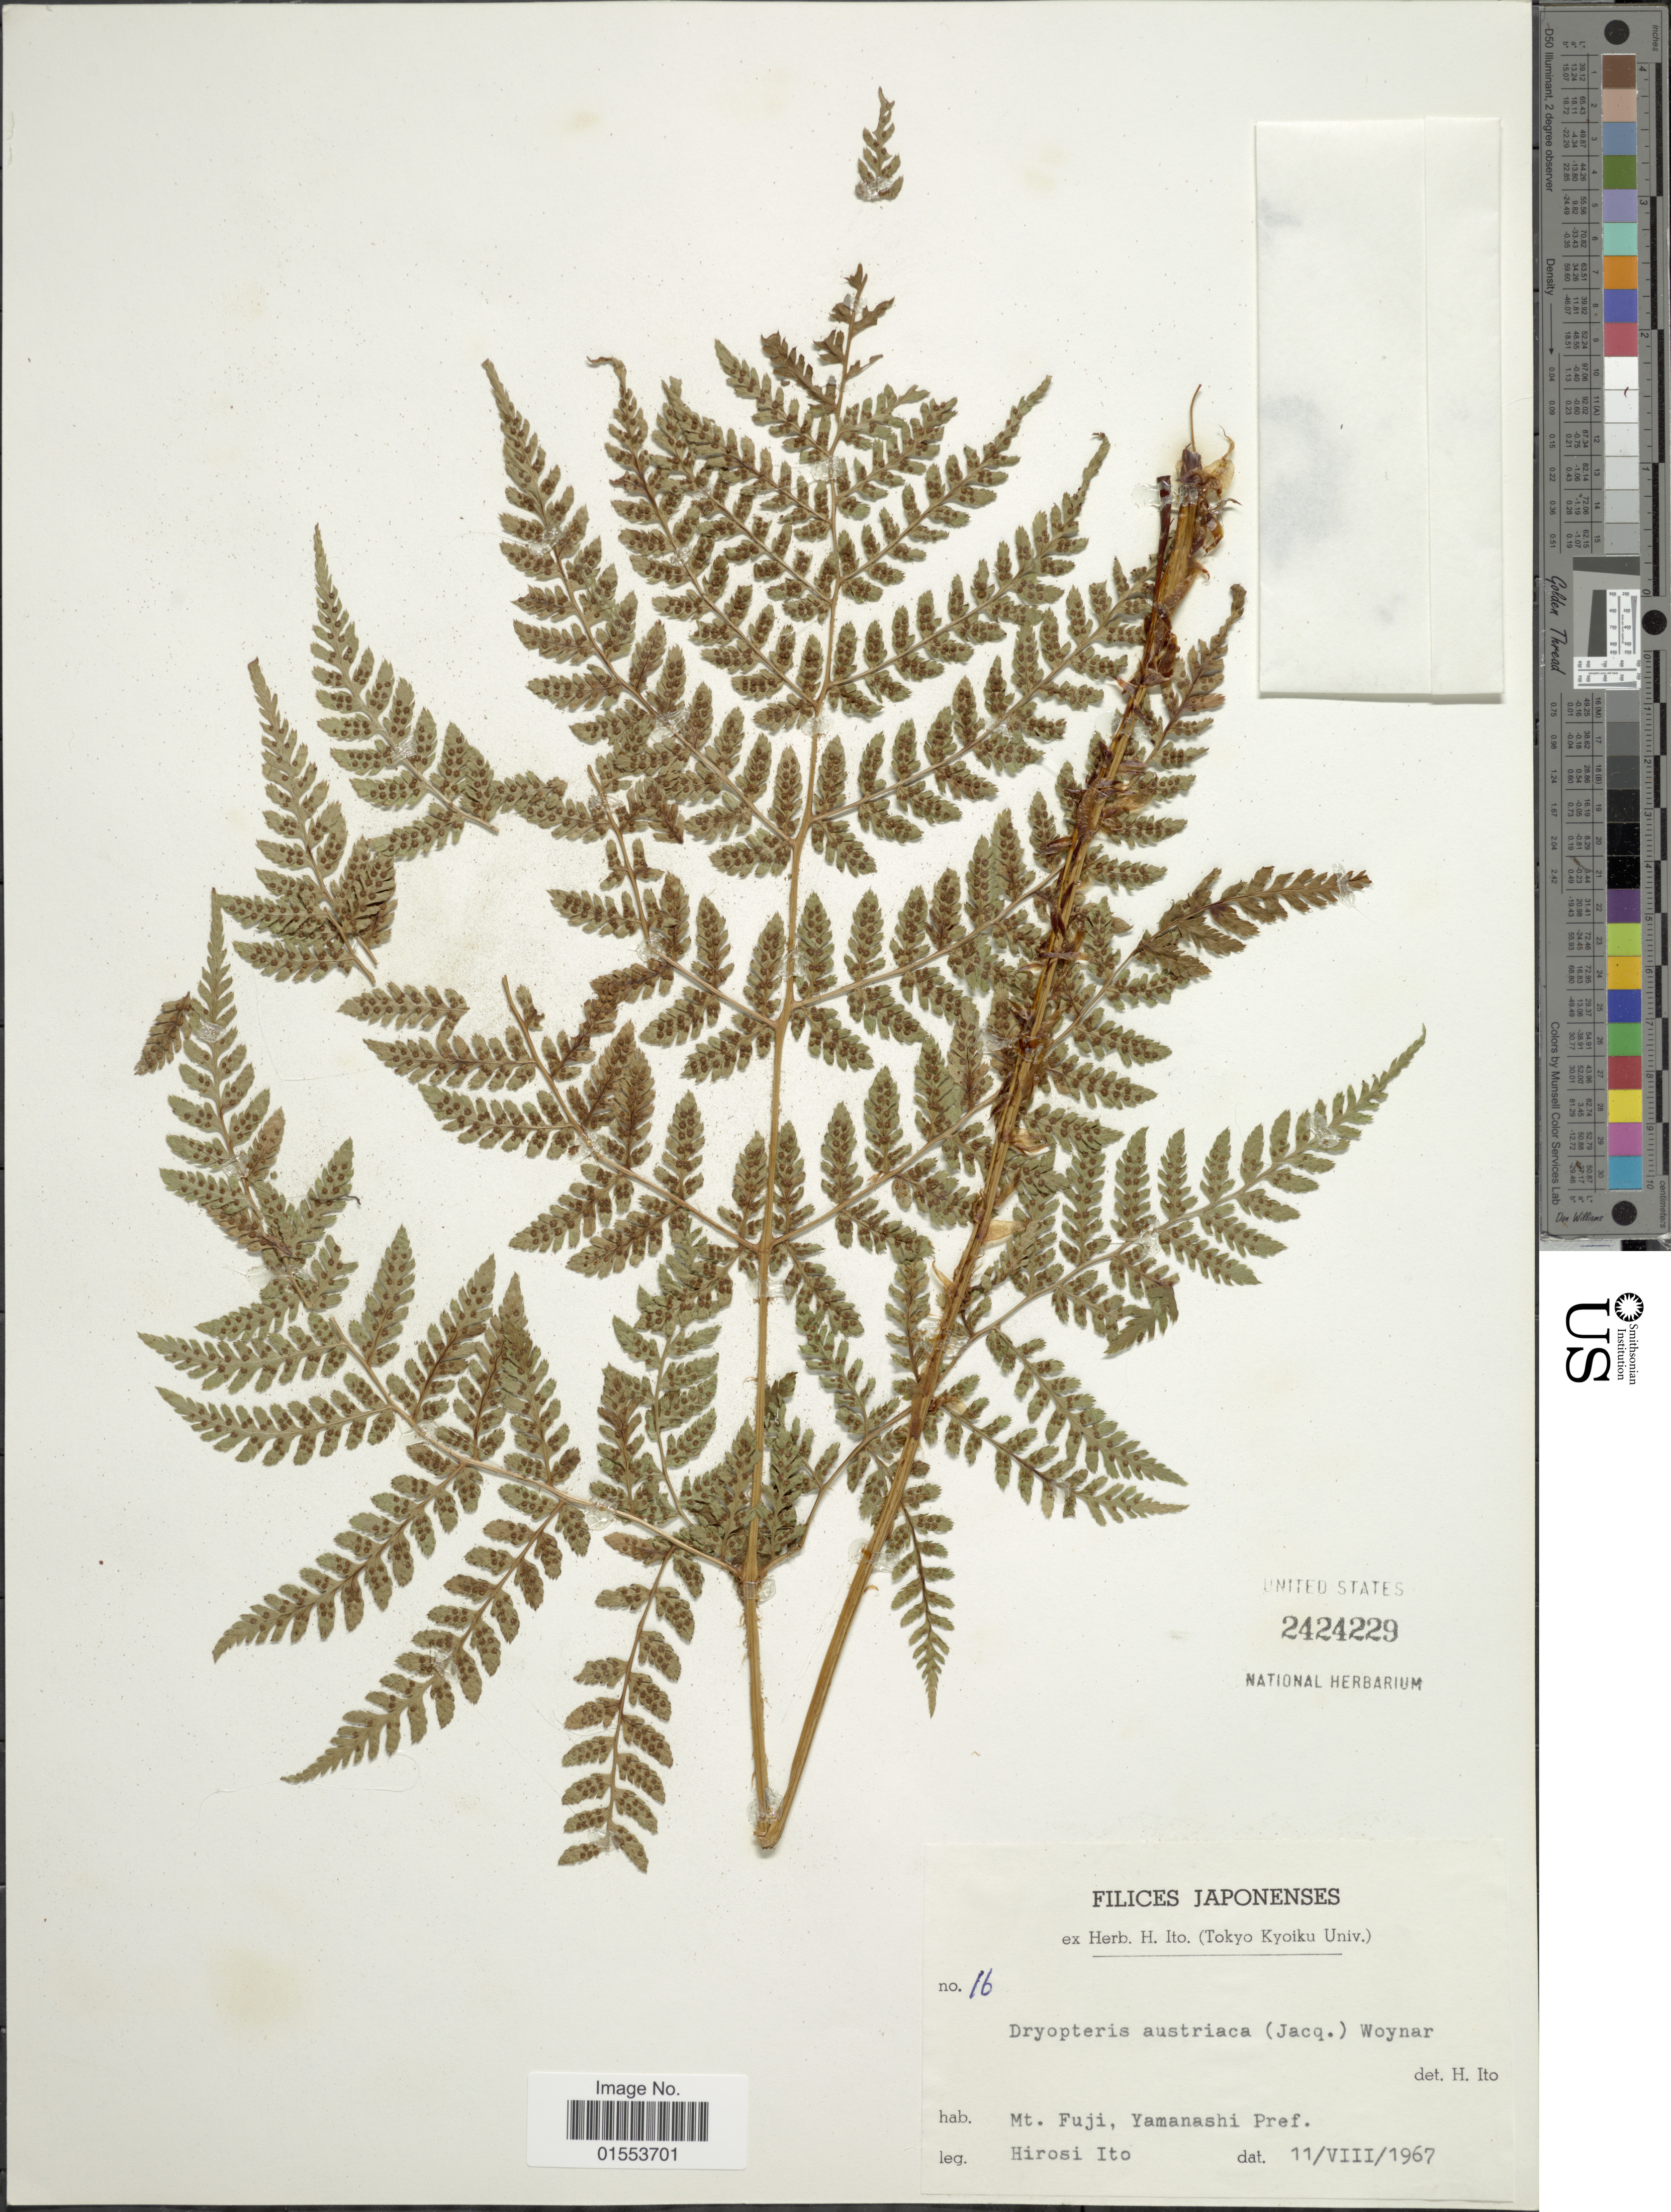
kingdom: Plantae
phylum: Tracheophyta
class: Polypodiopsida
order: Polypodiales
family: Dryopteridaceae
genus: Dryopteris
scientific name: Dryopteris austriaca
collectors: H. Itô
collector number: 16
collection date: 1967-08-11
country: Japan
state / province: Yamanasi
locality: Japonenses, Mt. Fuji, Yamanshi Pref.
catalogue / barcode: US 2424229